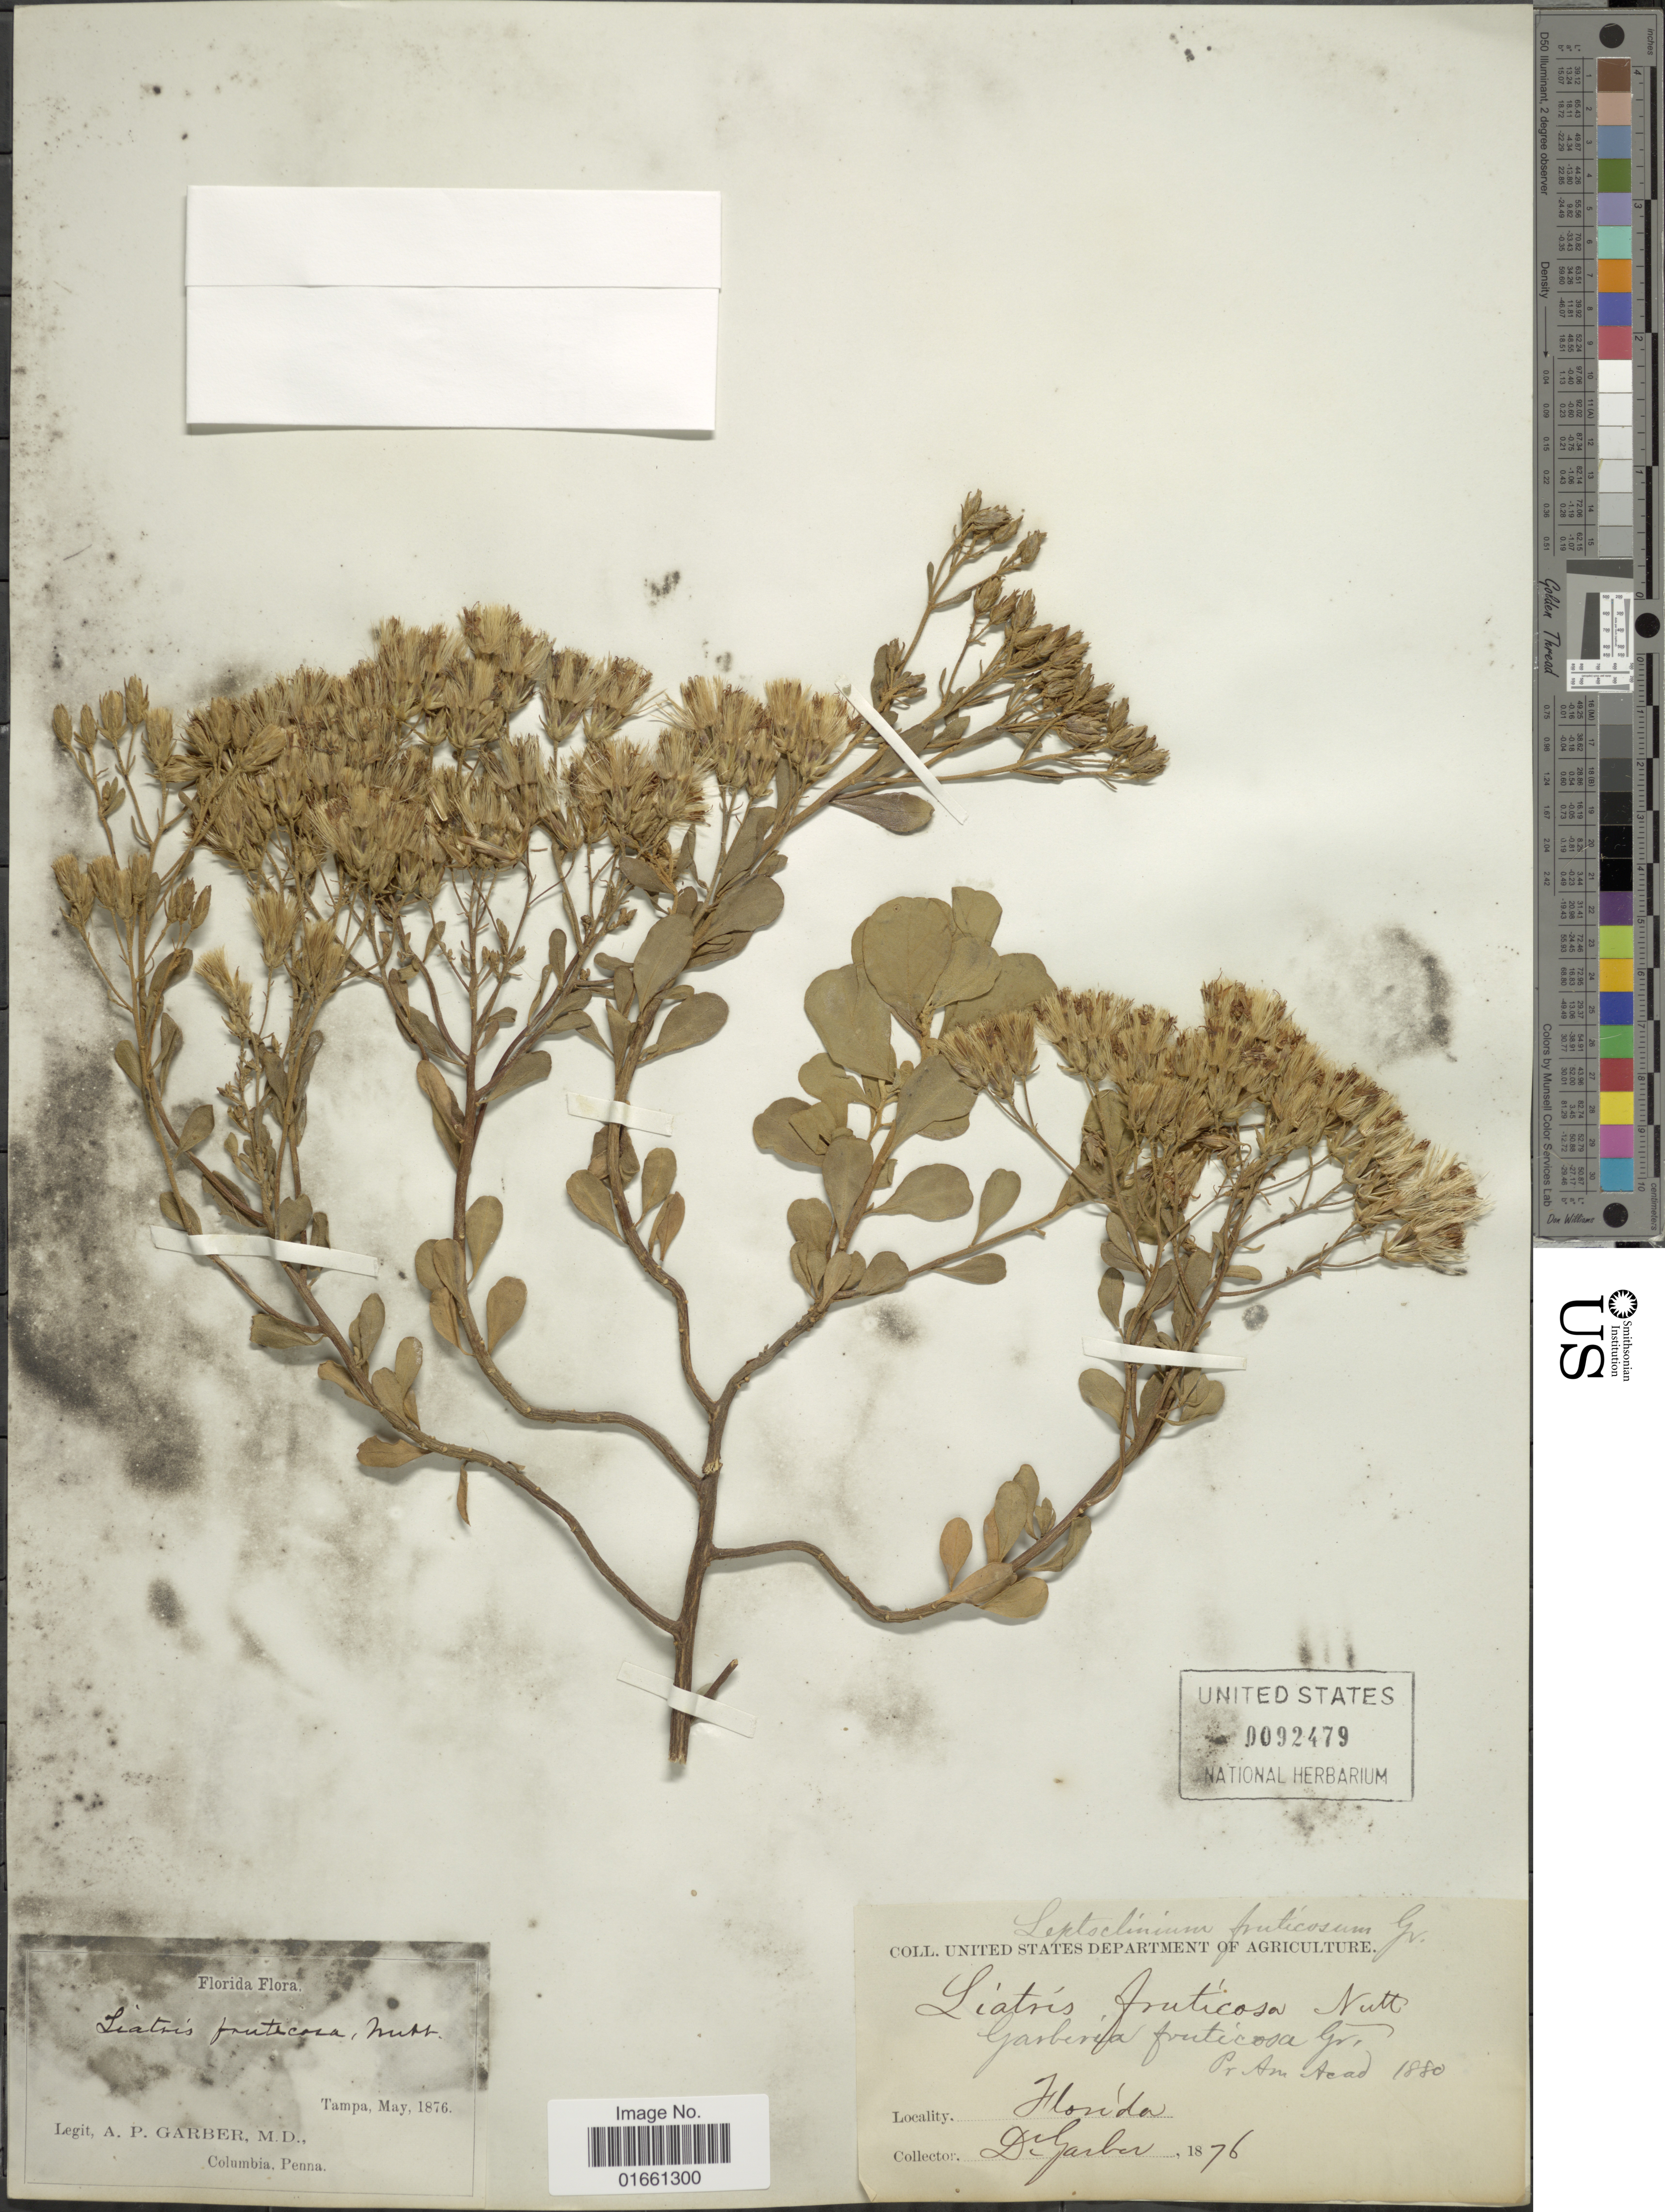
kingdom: Plantae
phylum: Tracheophyta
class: Magnoliopsida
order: Asterales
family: Asteraceae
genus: Garberia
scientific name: Garberia heterophylla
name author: (W. Bartram) Merr. & F. Harper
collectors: A. P. Garber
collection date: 1876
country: United States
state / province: Florida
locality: Tampa.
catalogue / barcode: US 92479